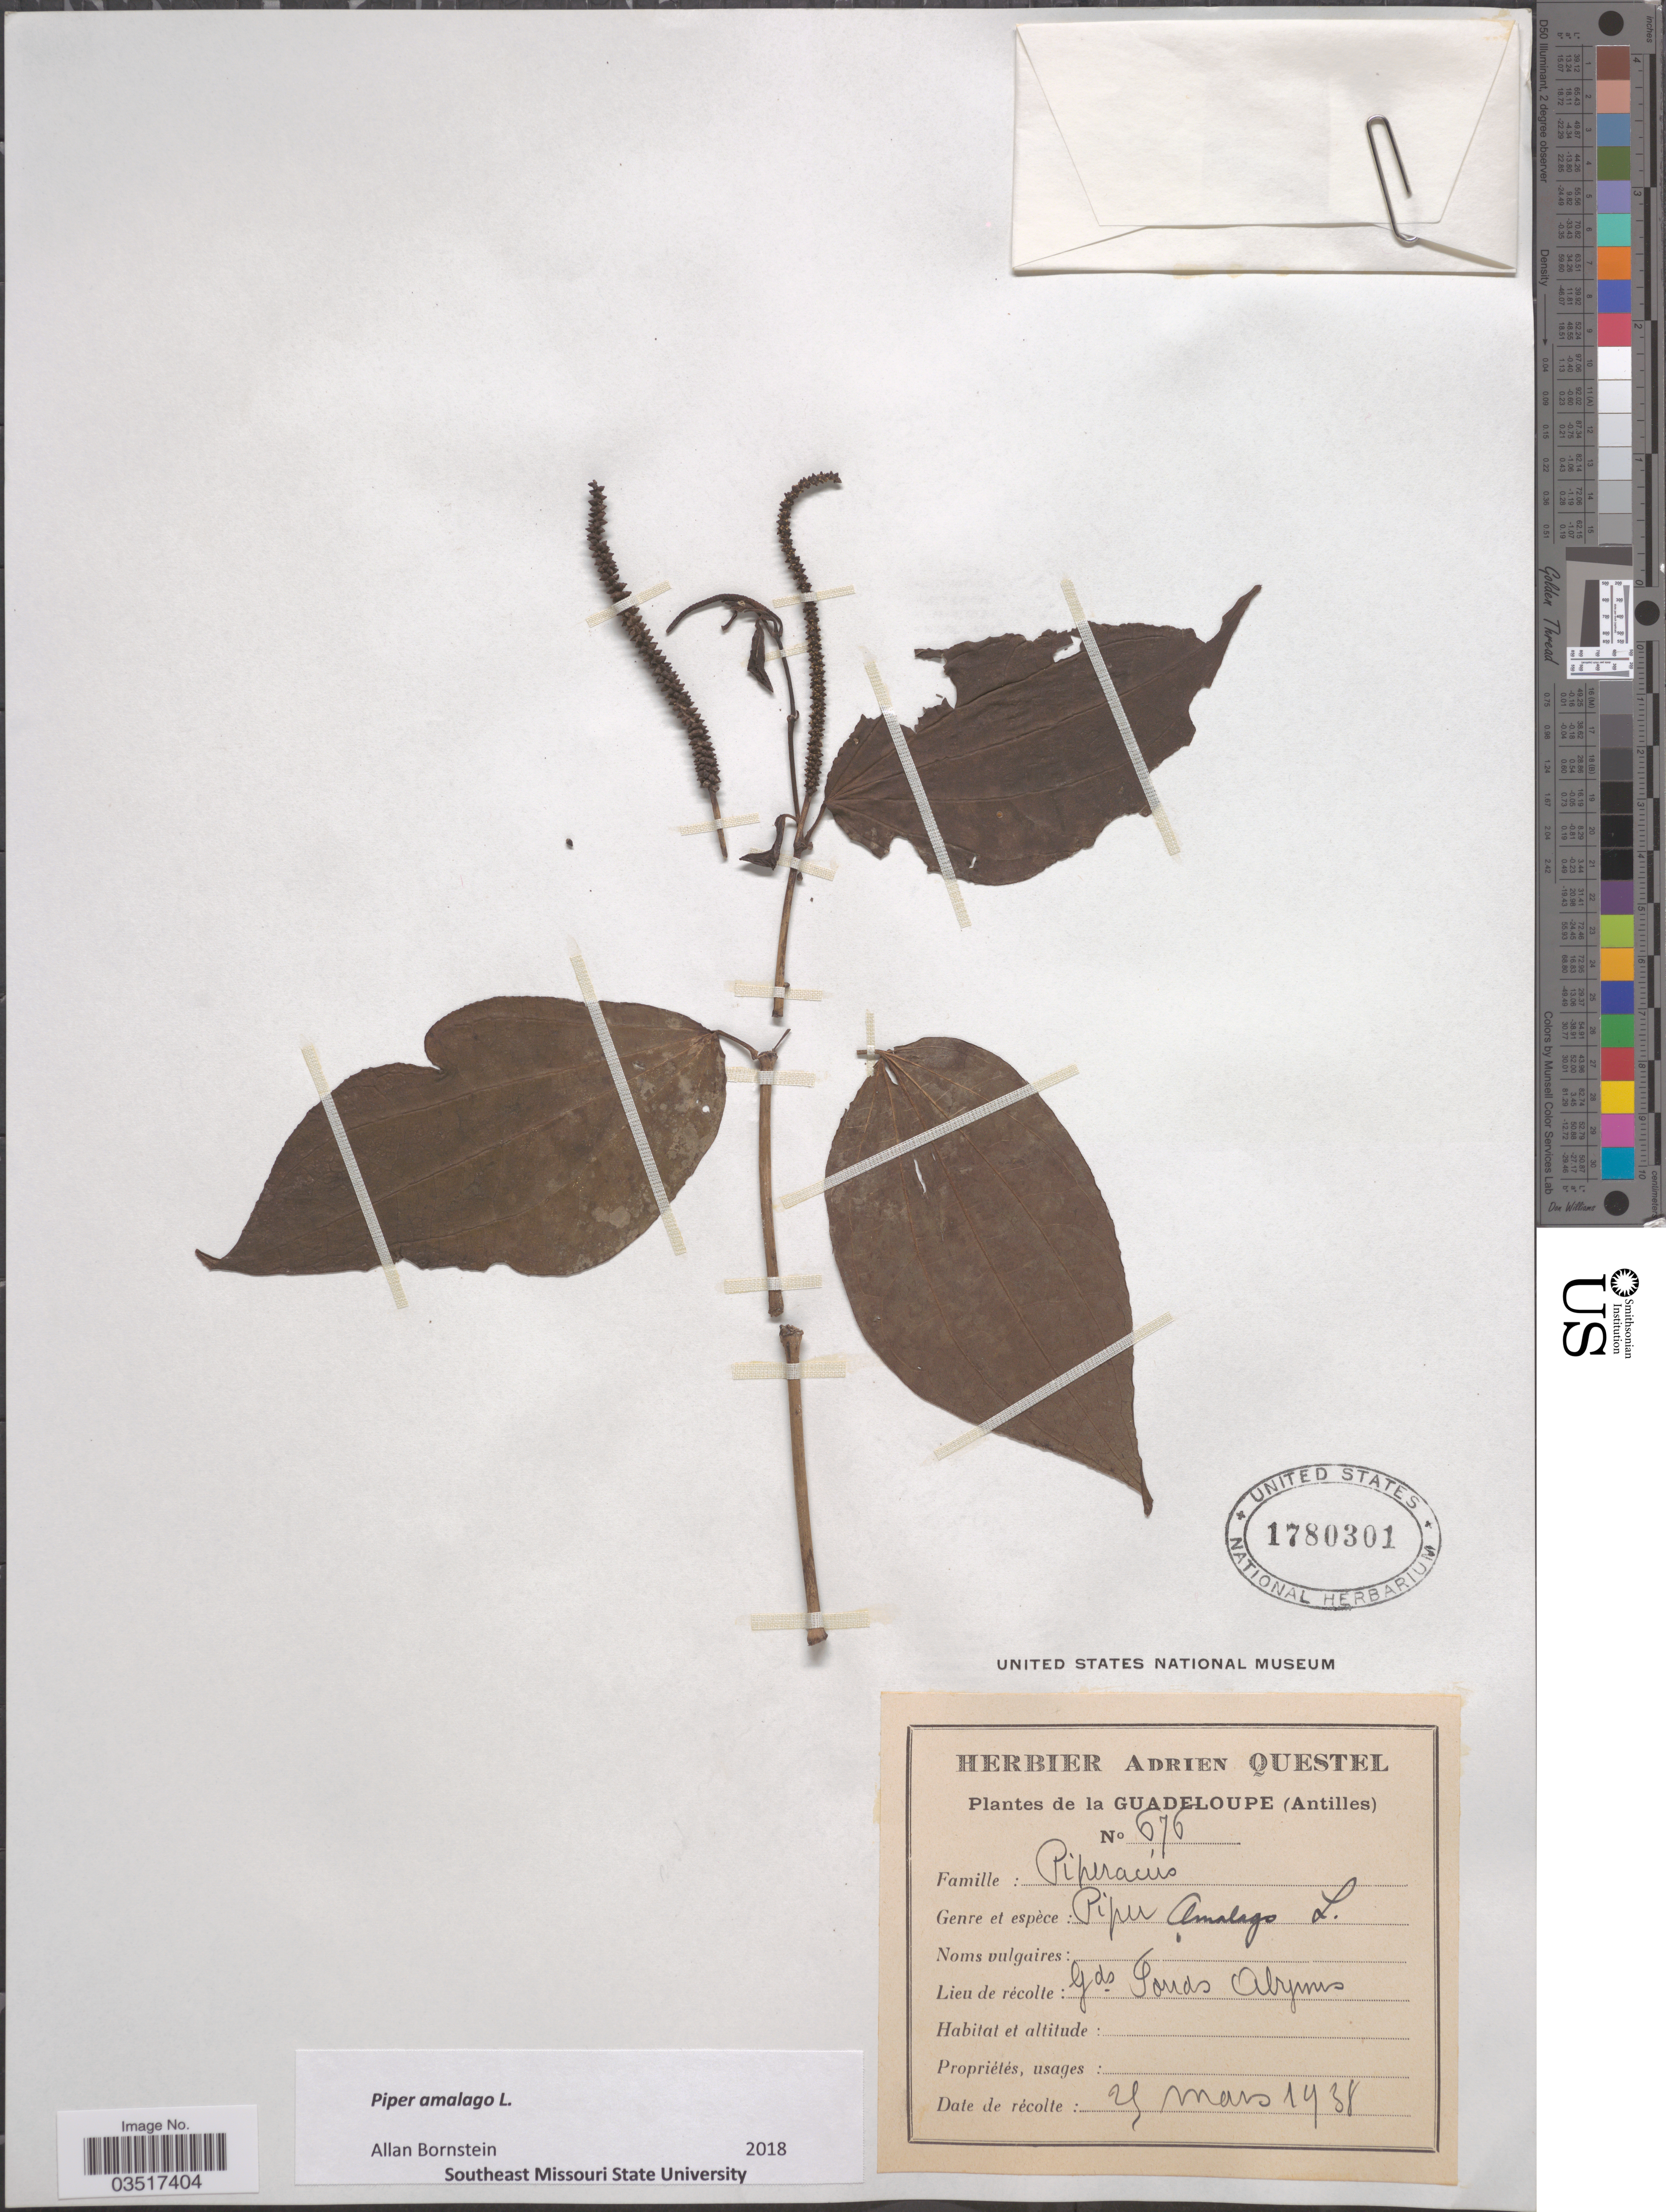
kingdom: Plantae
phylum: Tracheophyta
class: Magnoliopsida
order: Piperales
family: Piperaceae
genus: Piper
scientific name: Piper amalago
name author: L.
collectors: A. Questel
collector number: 676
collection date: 1938-03-29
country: Guadeloupe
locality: Grands-Fonds Abymes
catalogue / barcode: US 1780301